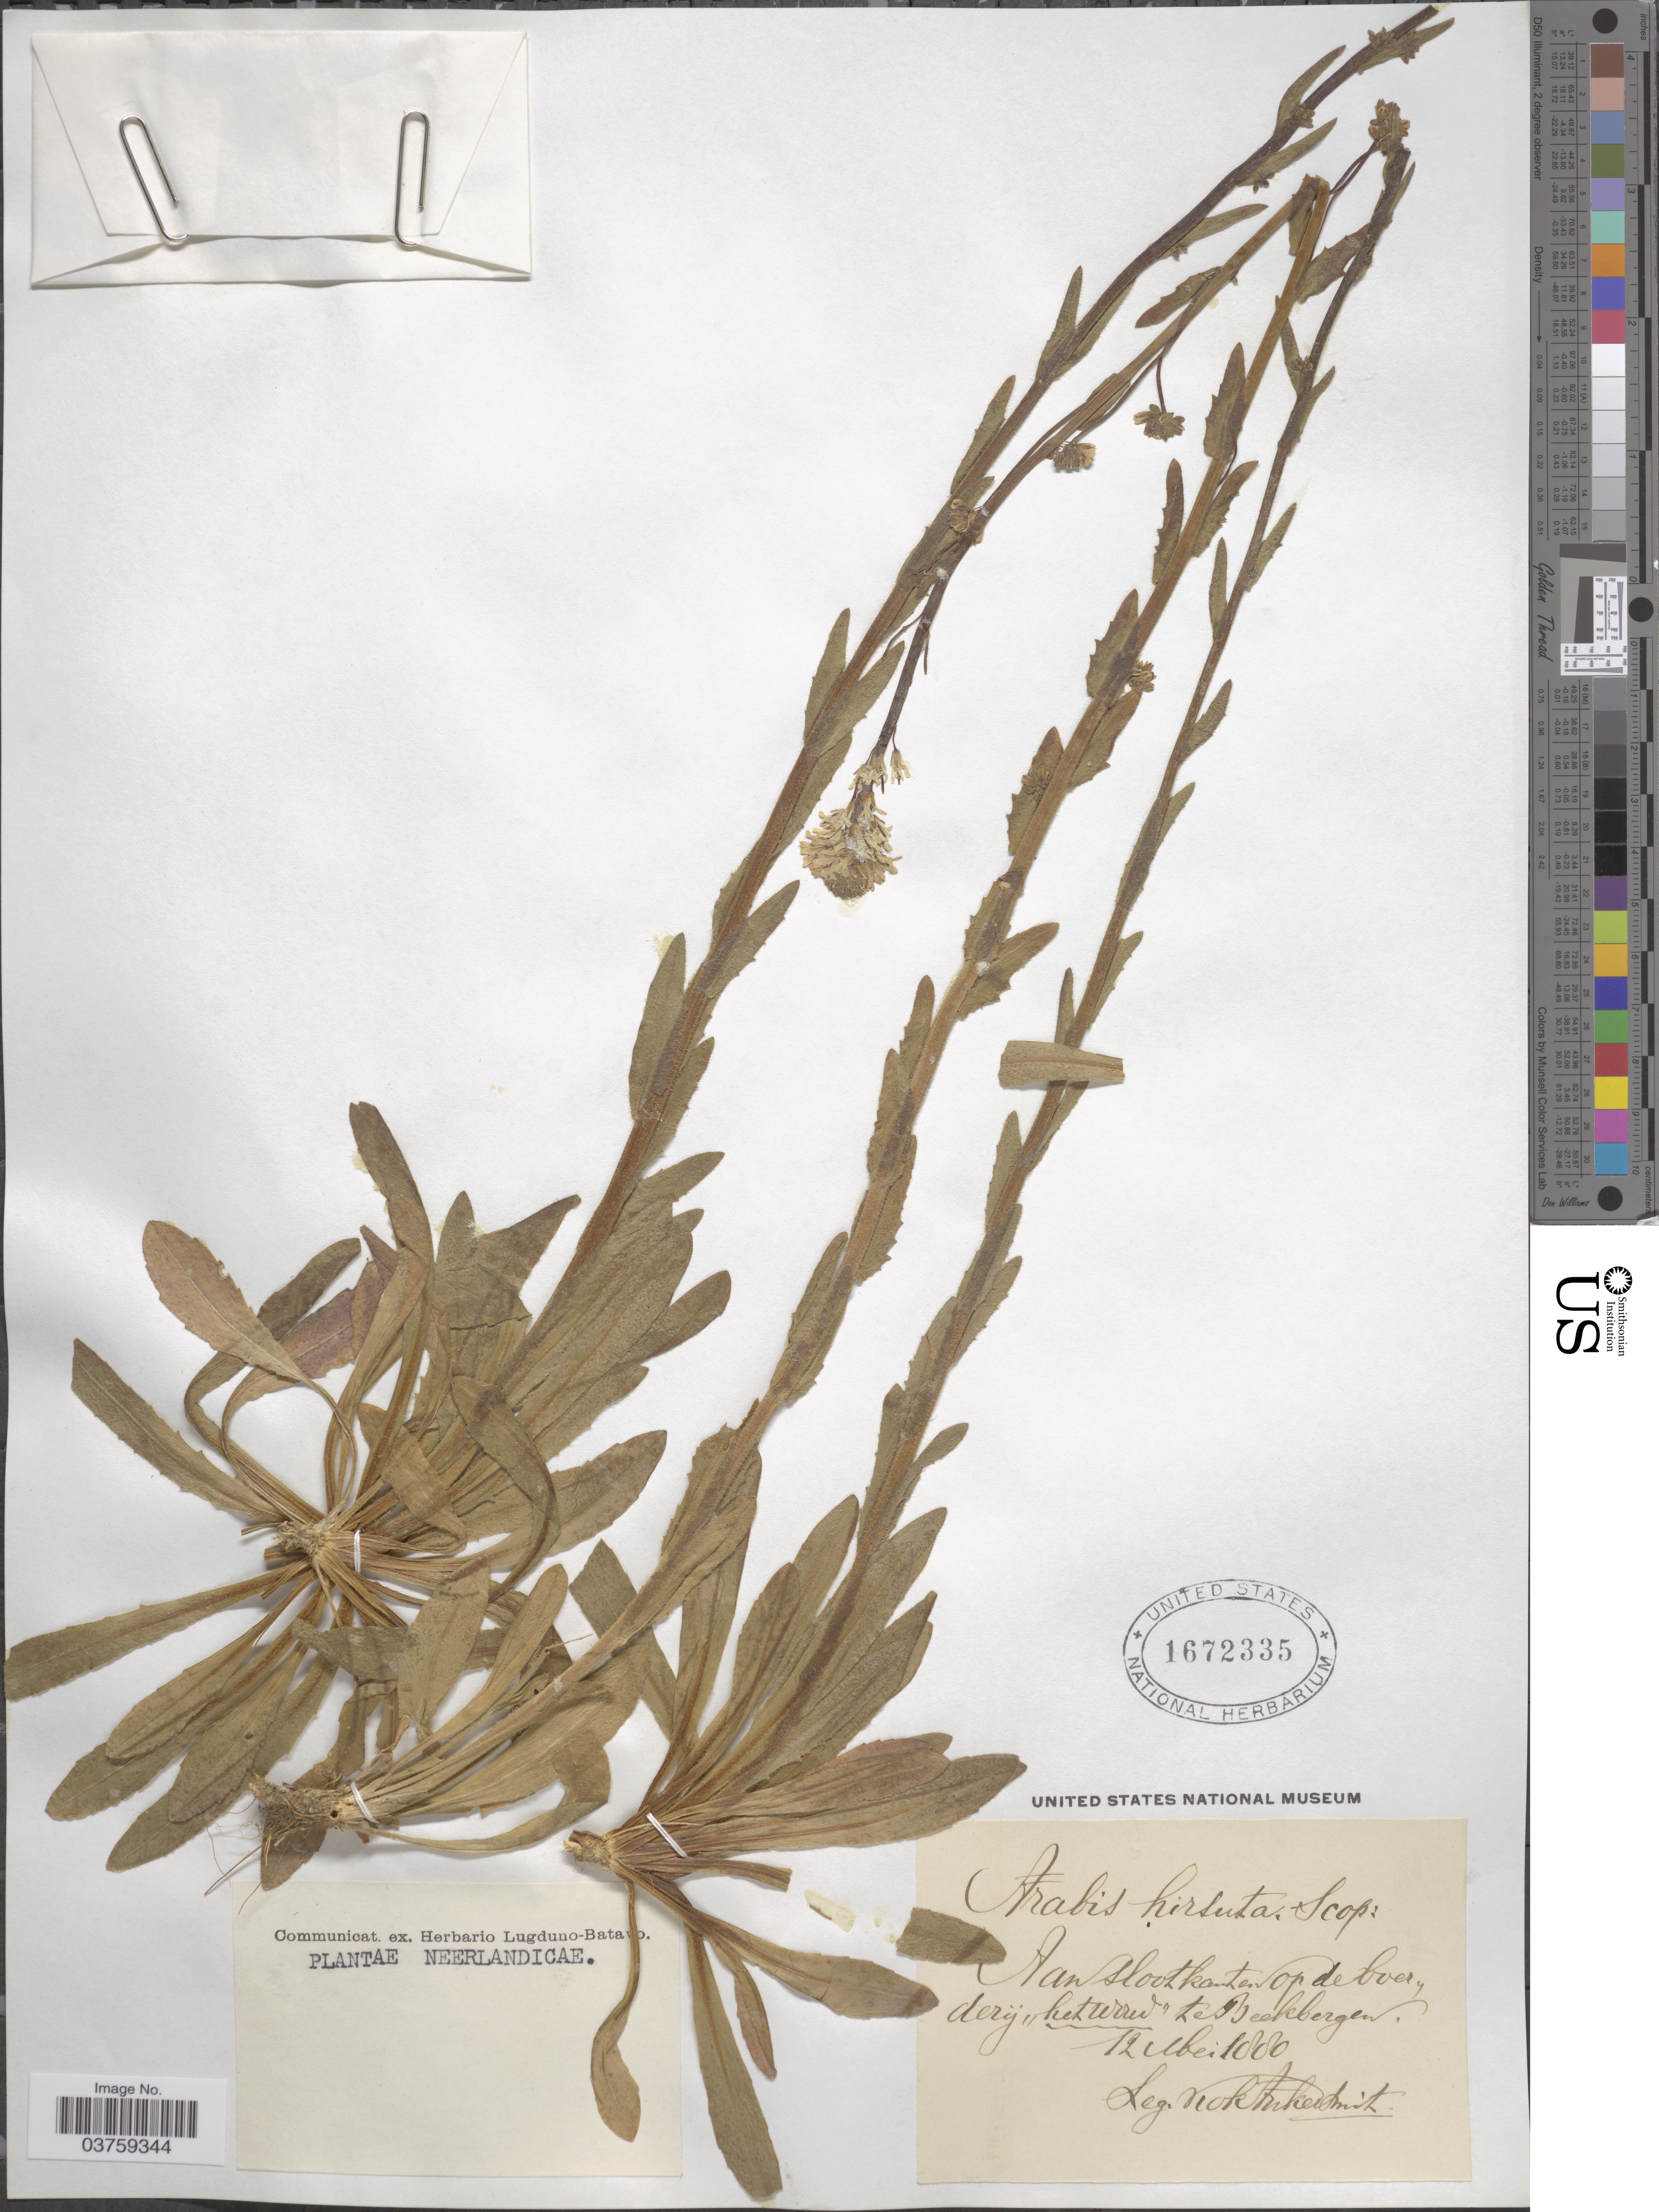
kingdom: Plantae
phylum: Tracheophyta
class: Magnoliopsida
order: Brassicales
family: Brassicaceae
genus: Arabis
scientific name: Arabis hirsuta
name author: (L.) Scop.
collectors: Kok Ankersmit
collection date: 1880-05-12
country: Netherlands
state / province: Gelderland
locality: Aan sloot kanten op de boerderij, het woud te Beekbergen.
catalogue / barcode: US 1672335